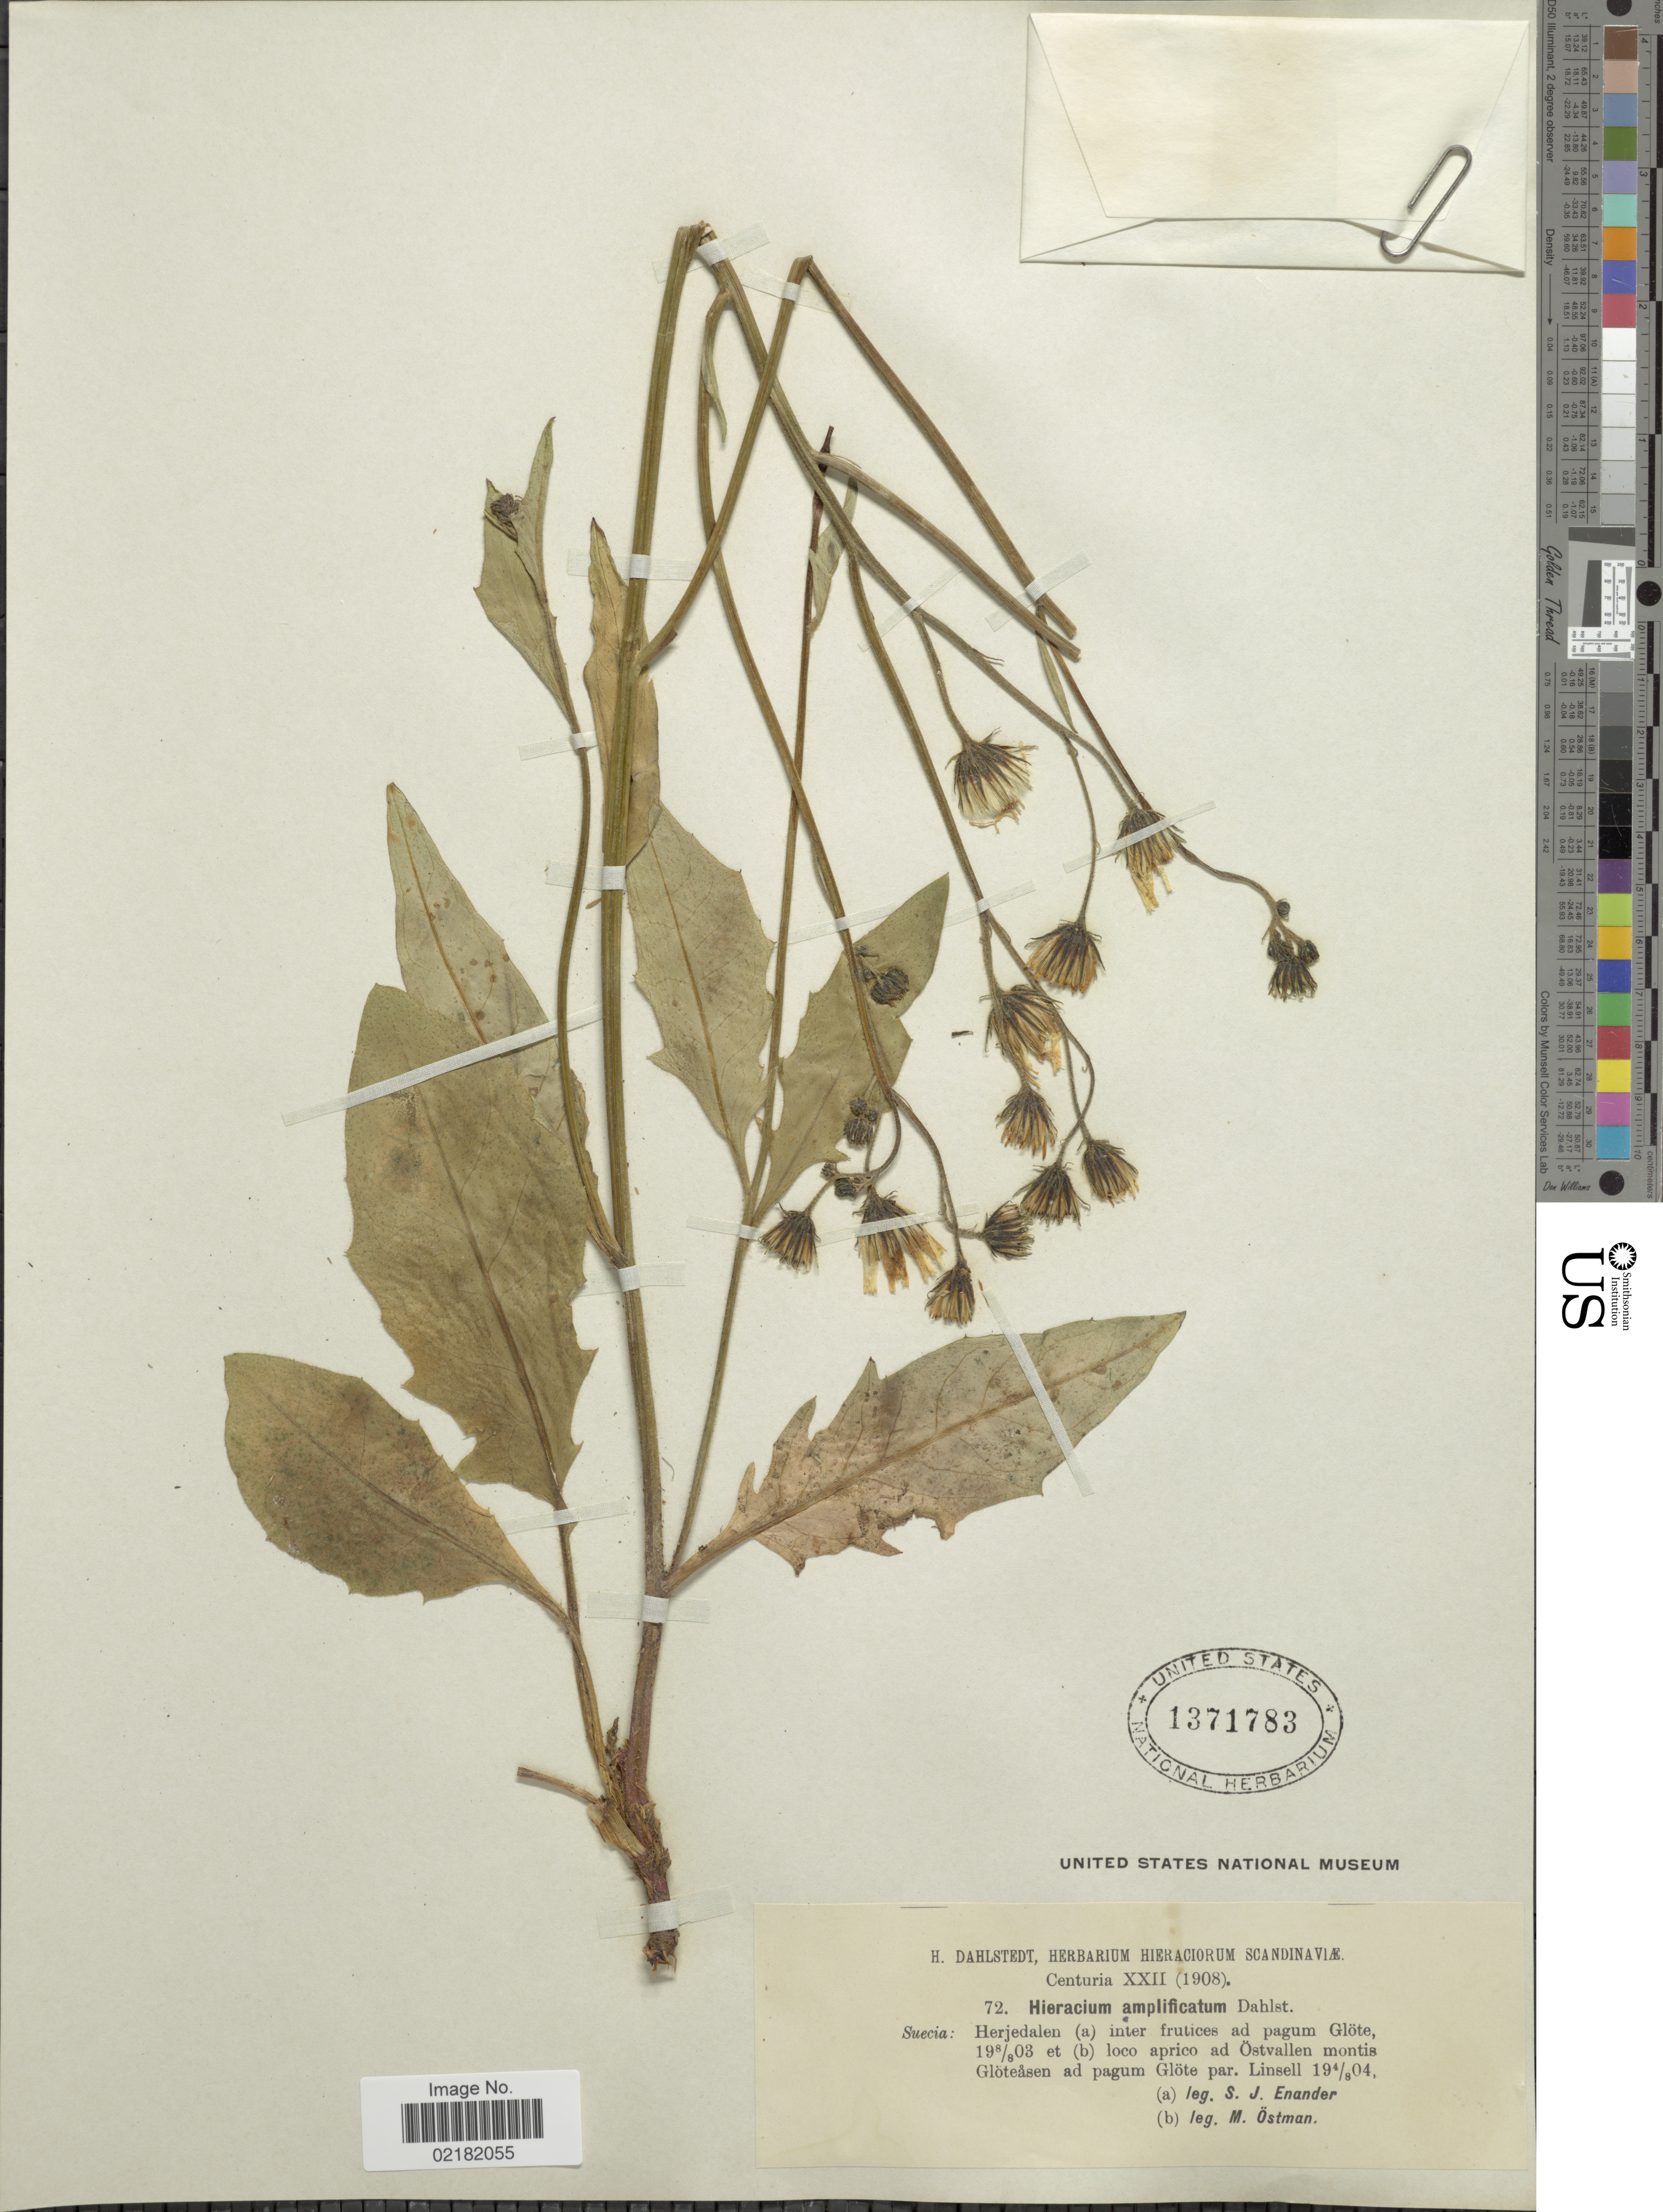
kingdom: Plantae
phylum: Tracheophyta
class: Magnoliopsida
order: Asterales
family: Asteraceae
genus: Hieracium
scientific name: Hieracium amplificatum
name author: Dahlst.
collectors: S. Enander & M. Östman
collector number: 72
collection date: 1903-08-08/1904-08-04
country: Sweden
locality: Suecia: Herjedalen, ad pagum Glöte, etloco aprico ad Ostvallen montis Gloteasen ad pagum Glote par. Linsell.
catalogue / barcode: US 1371783